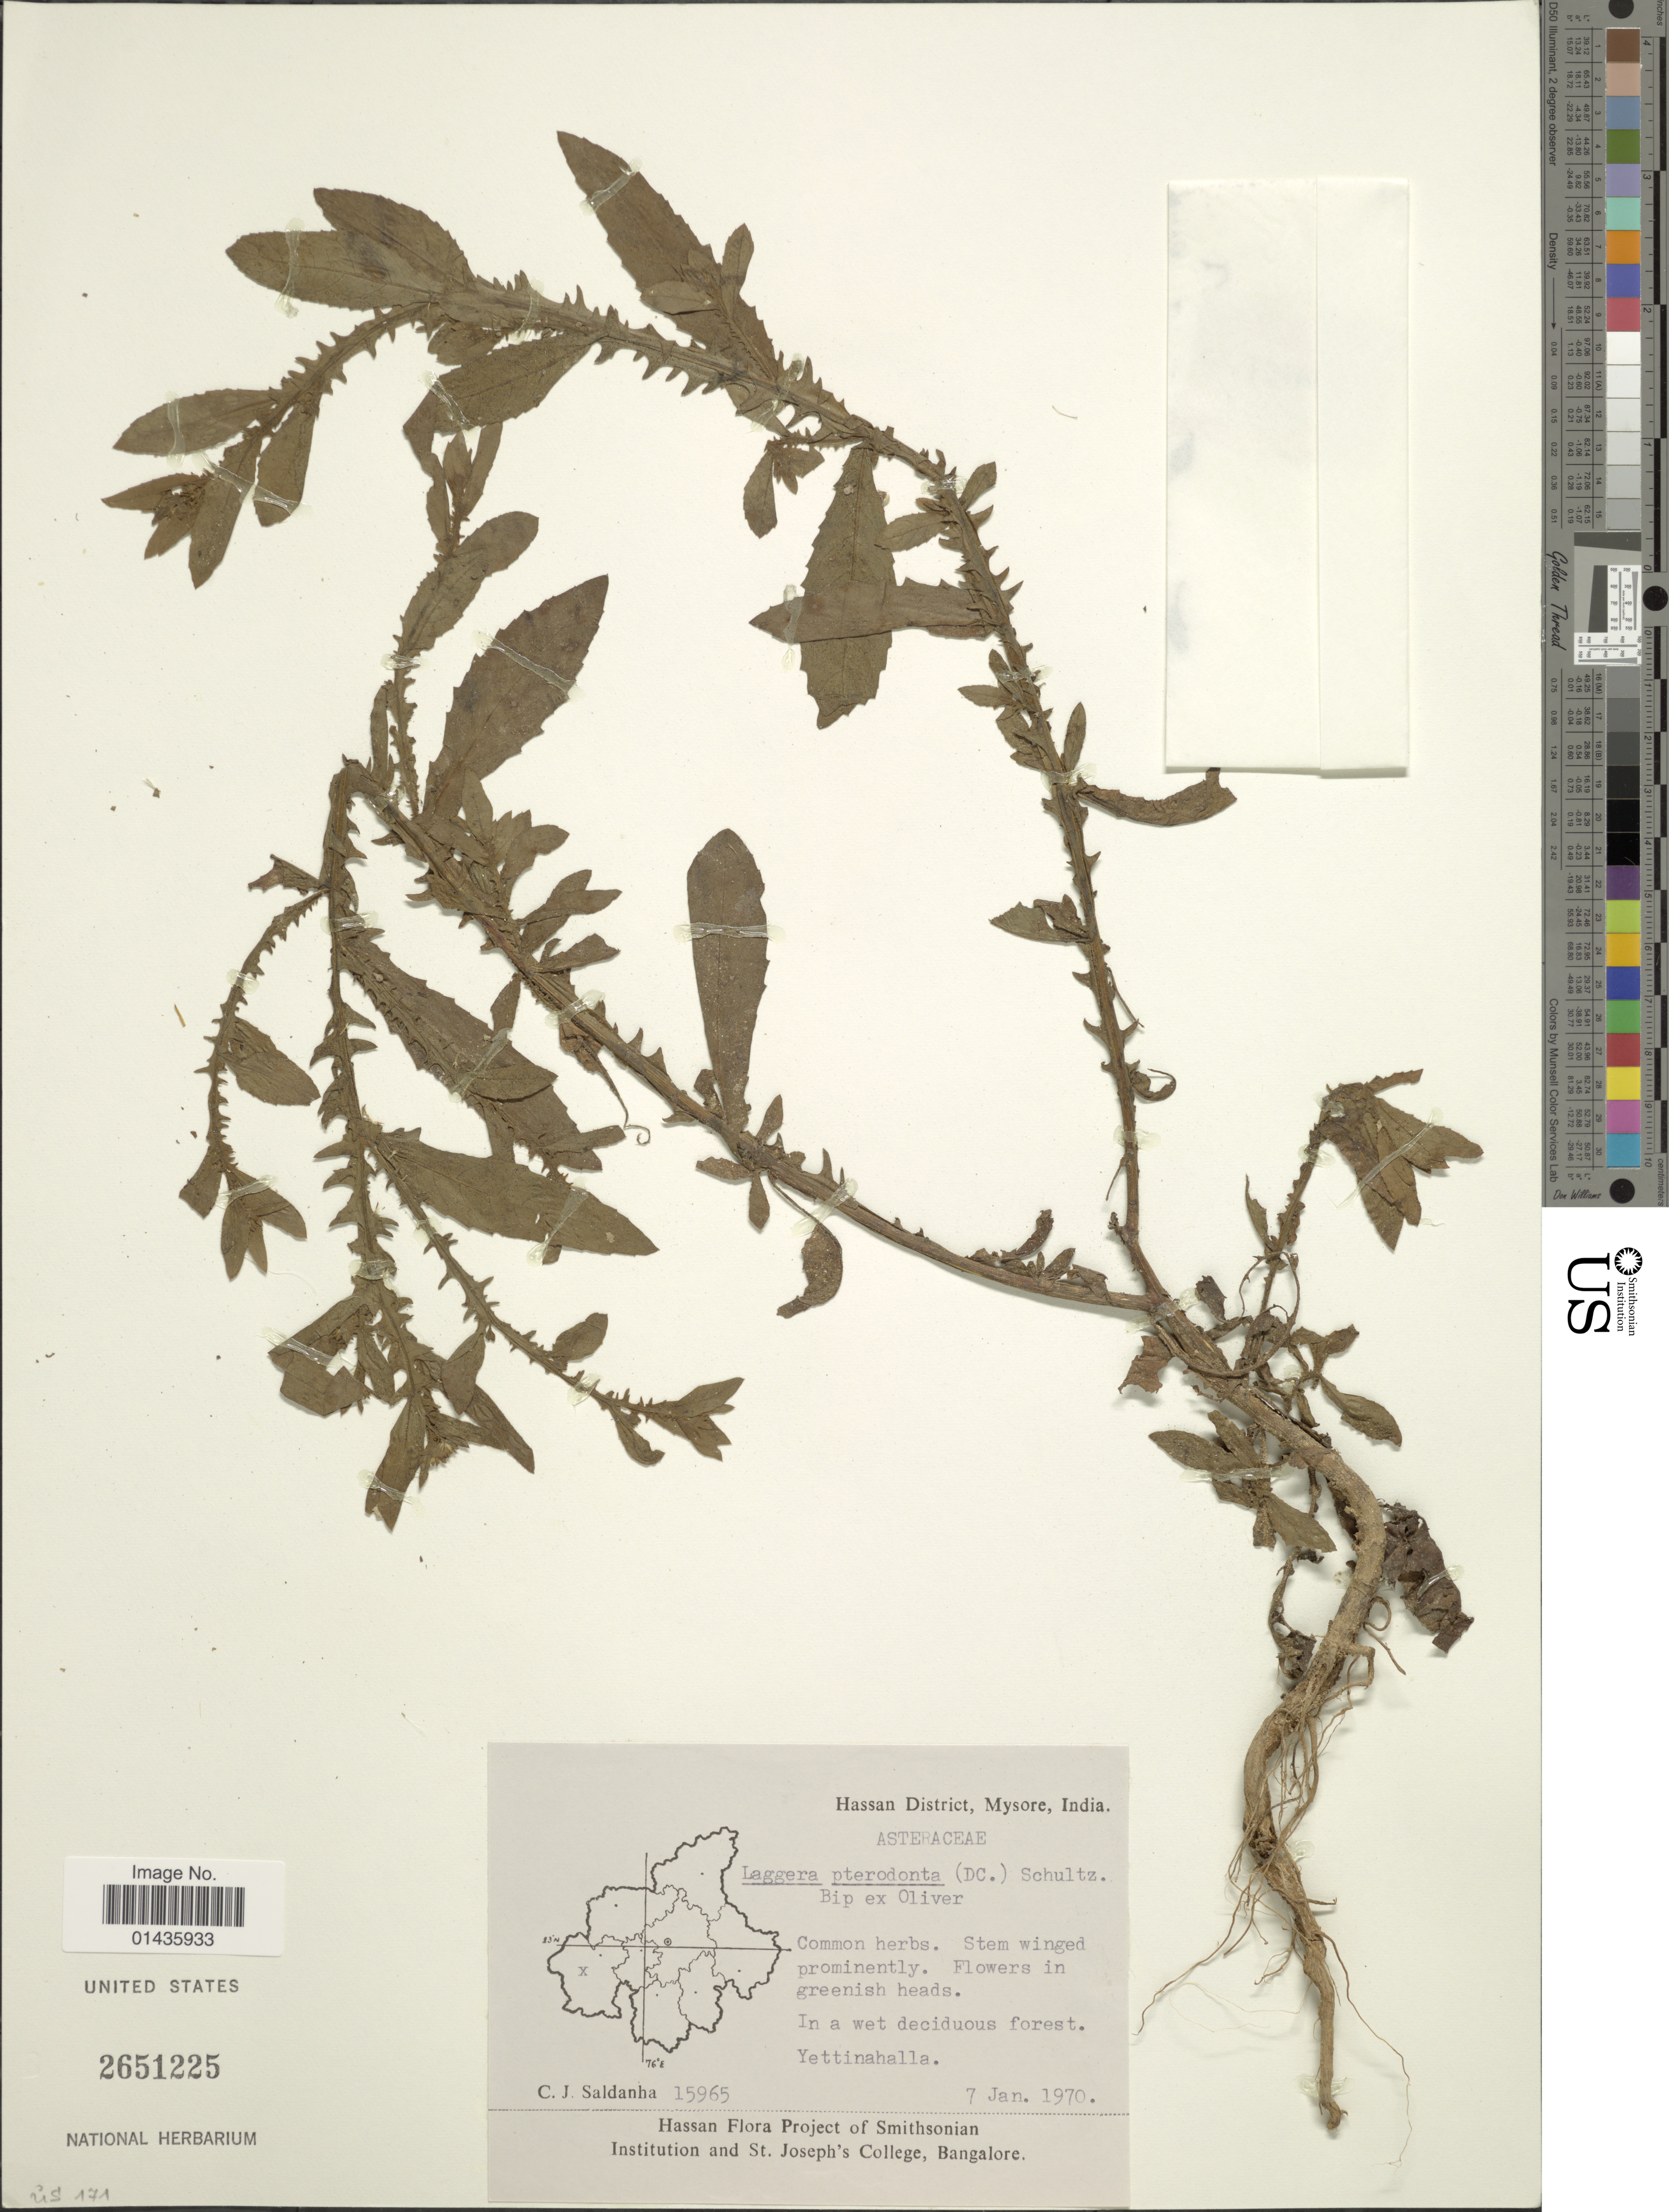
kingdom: Plantae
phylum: Tracheophyta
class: Magnoliopsida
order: Asterales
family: Asteraceae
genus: Laggera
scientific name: Laggera pterodonta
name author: (DC.) Sch. Bip. ex Oliv.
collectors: C. J. Saldanha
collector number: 15965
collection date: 1970-01-07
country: India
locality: Hassan District, Mysore, Yettinahalla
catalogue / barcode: US 2651225